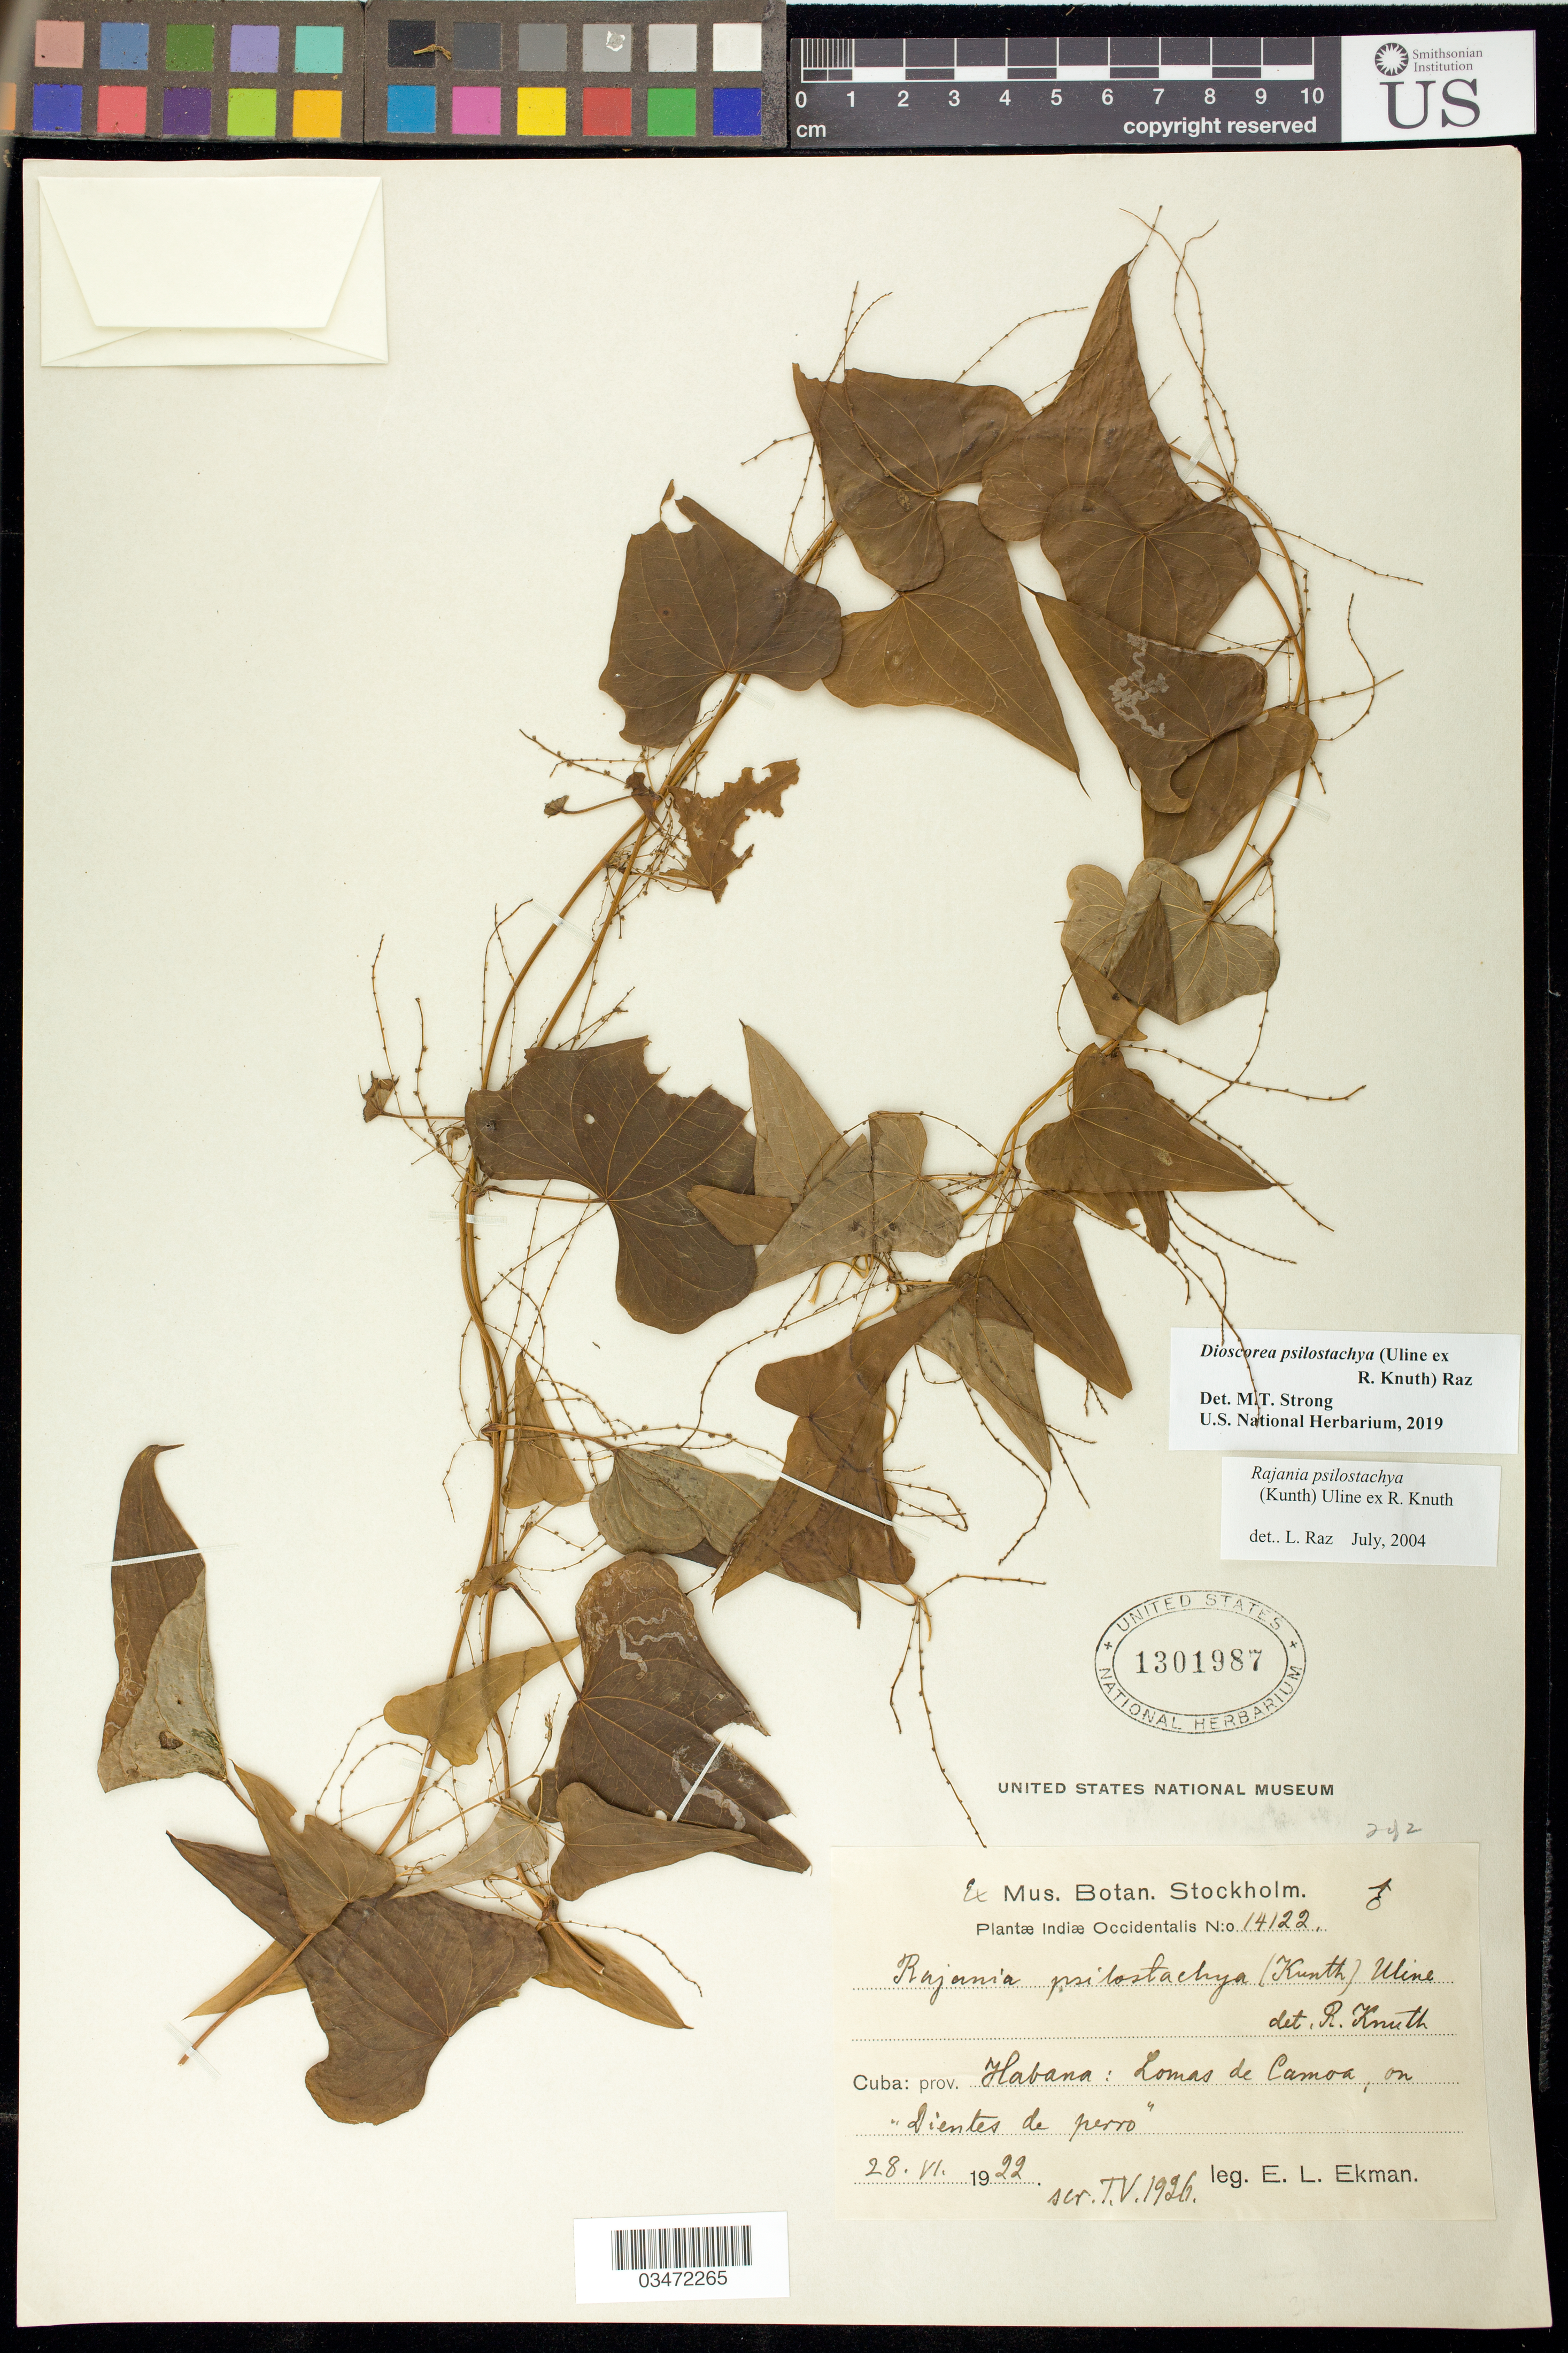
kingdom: Plantae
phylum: Tracheophyta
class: Liliopsida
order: Dioscoreales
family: Dioscoreaceae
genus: Dioscorea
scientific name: Dioscorea psilostachya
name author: (Kunth) Raz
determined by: Strong, M. T., (US), Smithsonian Institution - National Museum of Natural History (UNITED STATES)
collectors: E. L. Ekman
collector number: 14122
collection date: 1922-06-28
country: Cuba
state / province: Mayabeque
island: Cuba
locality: Habana. Lomas de Camoa, on "Dientes de perro"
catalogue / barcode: US 1301987